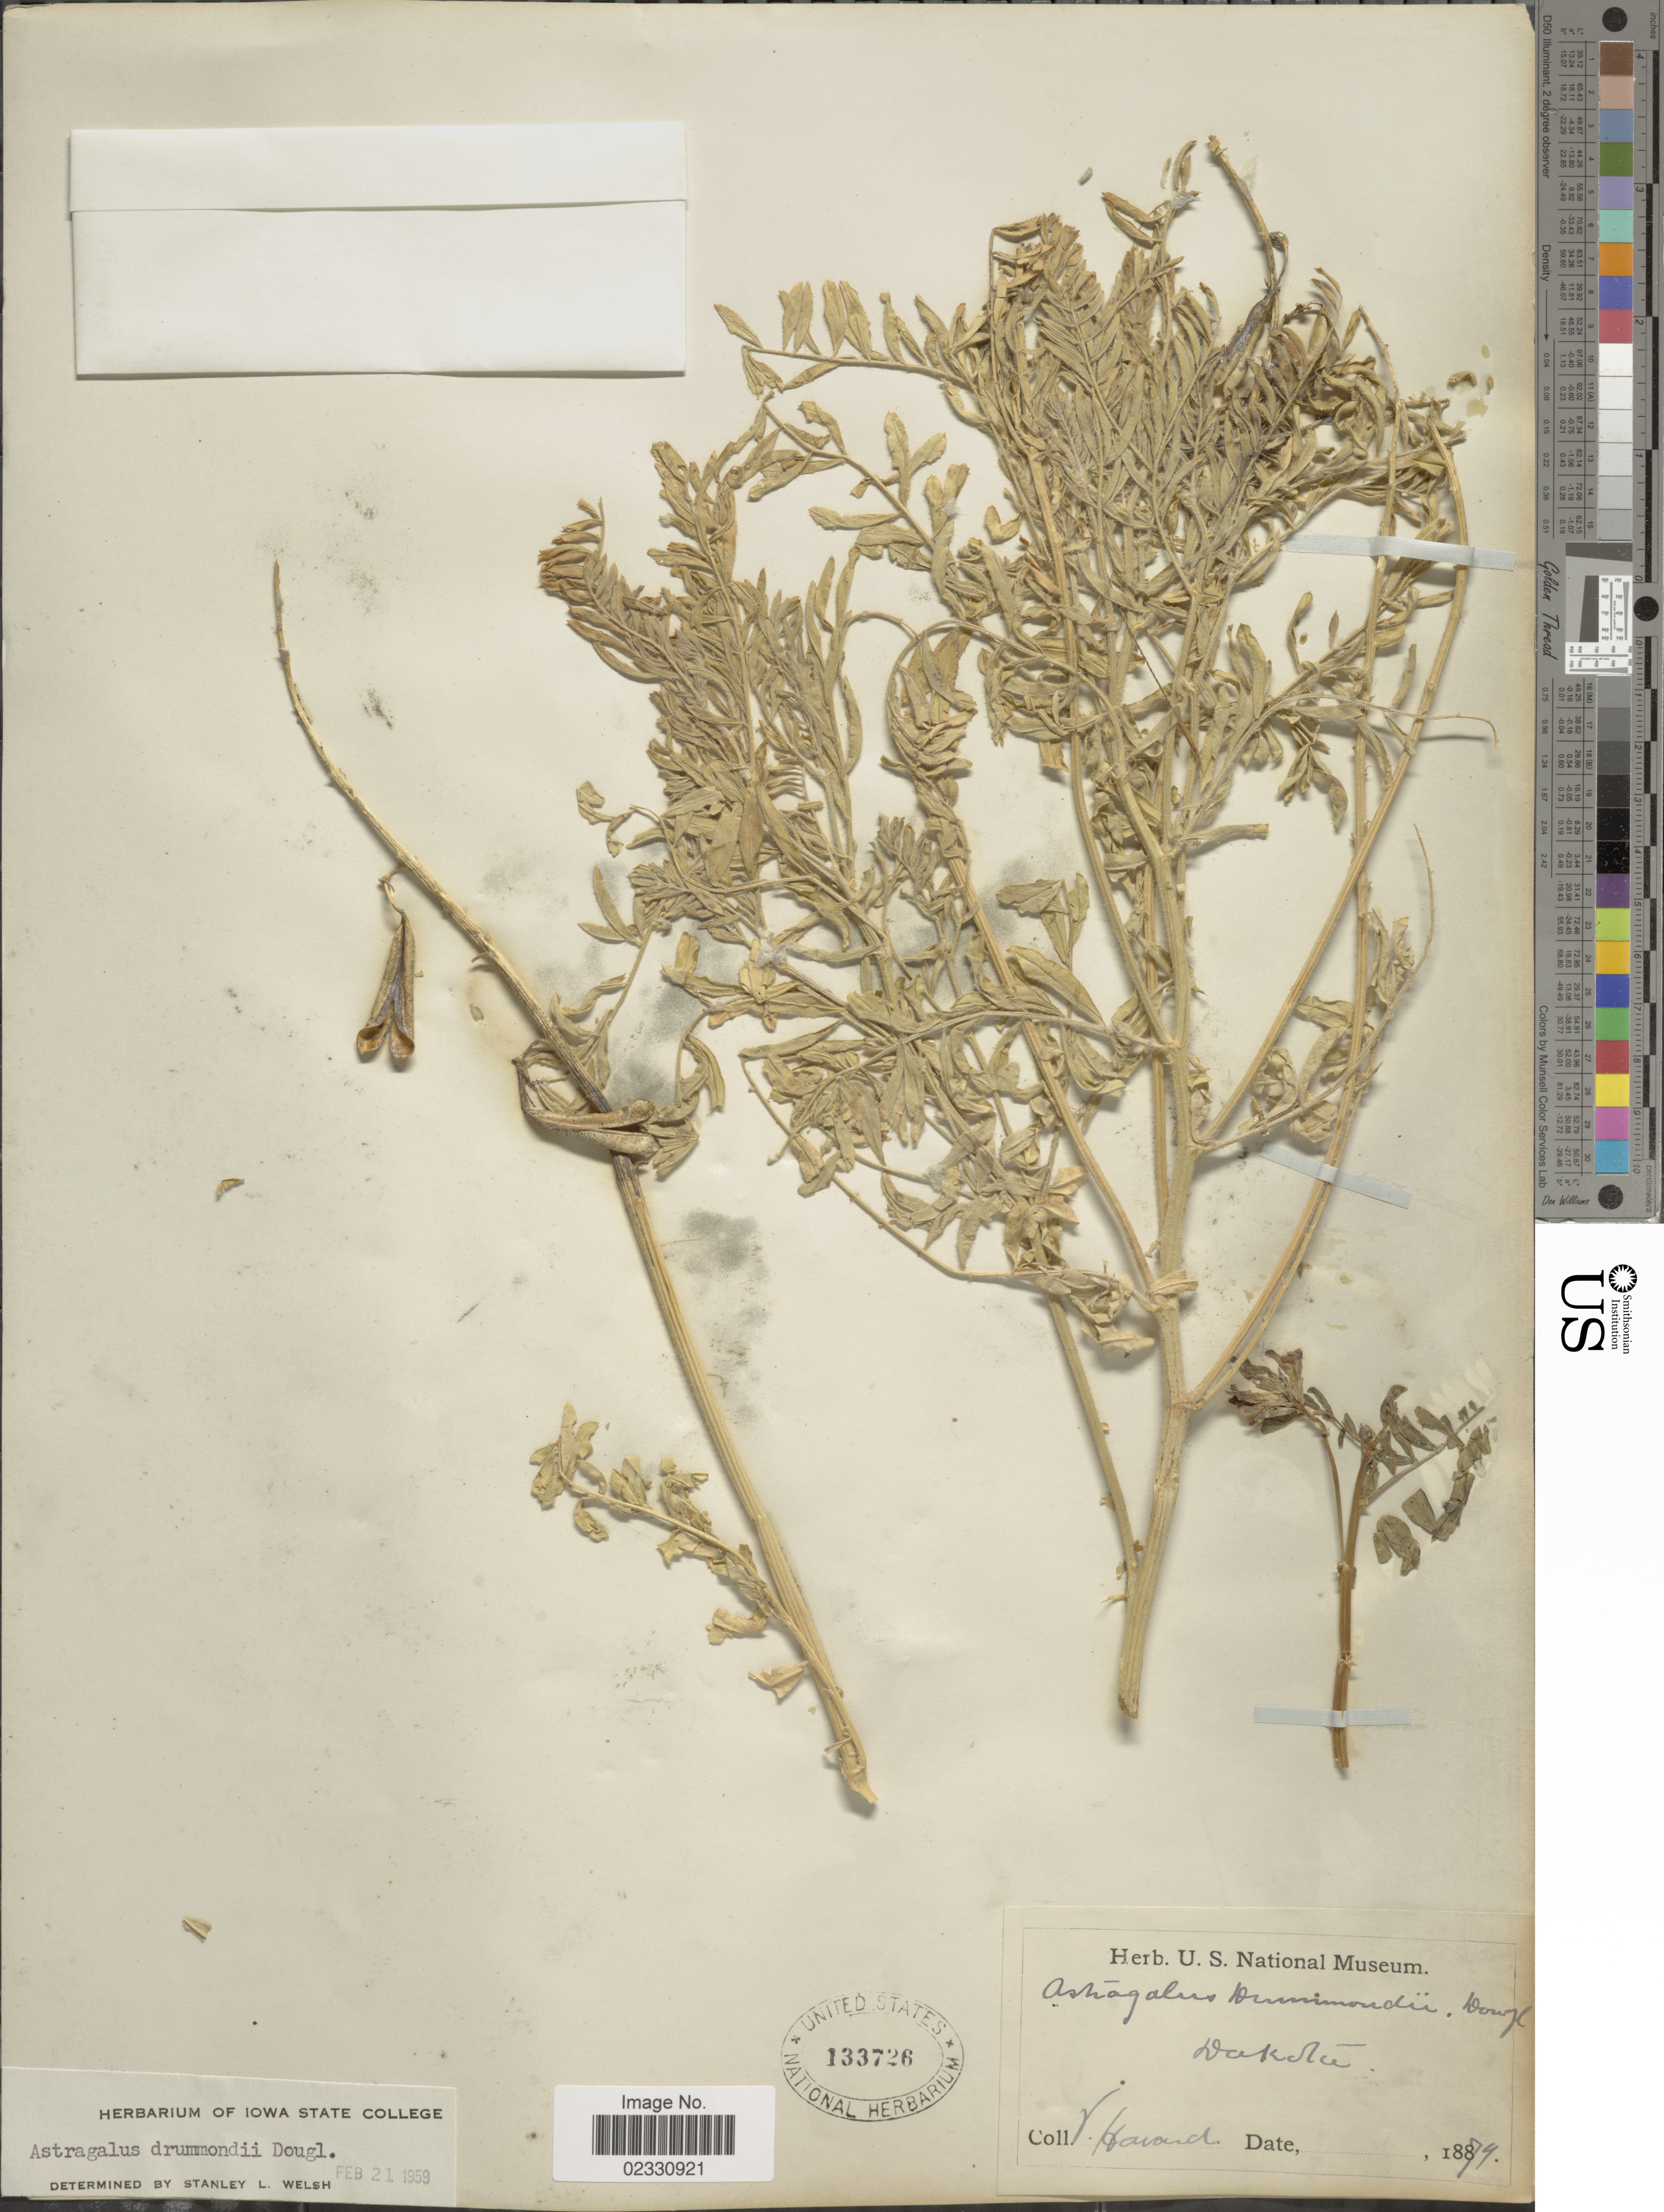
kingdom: Plantae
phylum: Tracheophyta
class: Magnoliopsida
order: Fabales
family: Fabaceae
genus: Astragalus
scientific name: Astragalus drummondii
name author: Hook.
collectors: V. Havard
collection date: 1879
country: United States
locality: Dakota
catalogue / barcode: US 133726